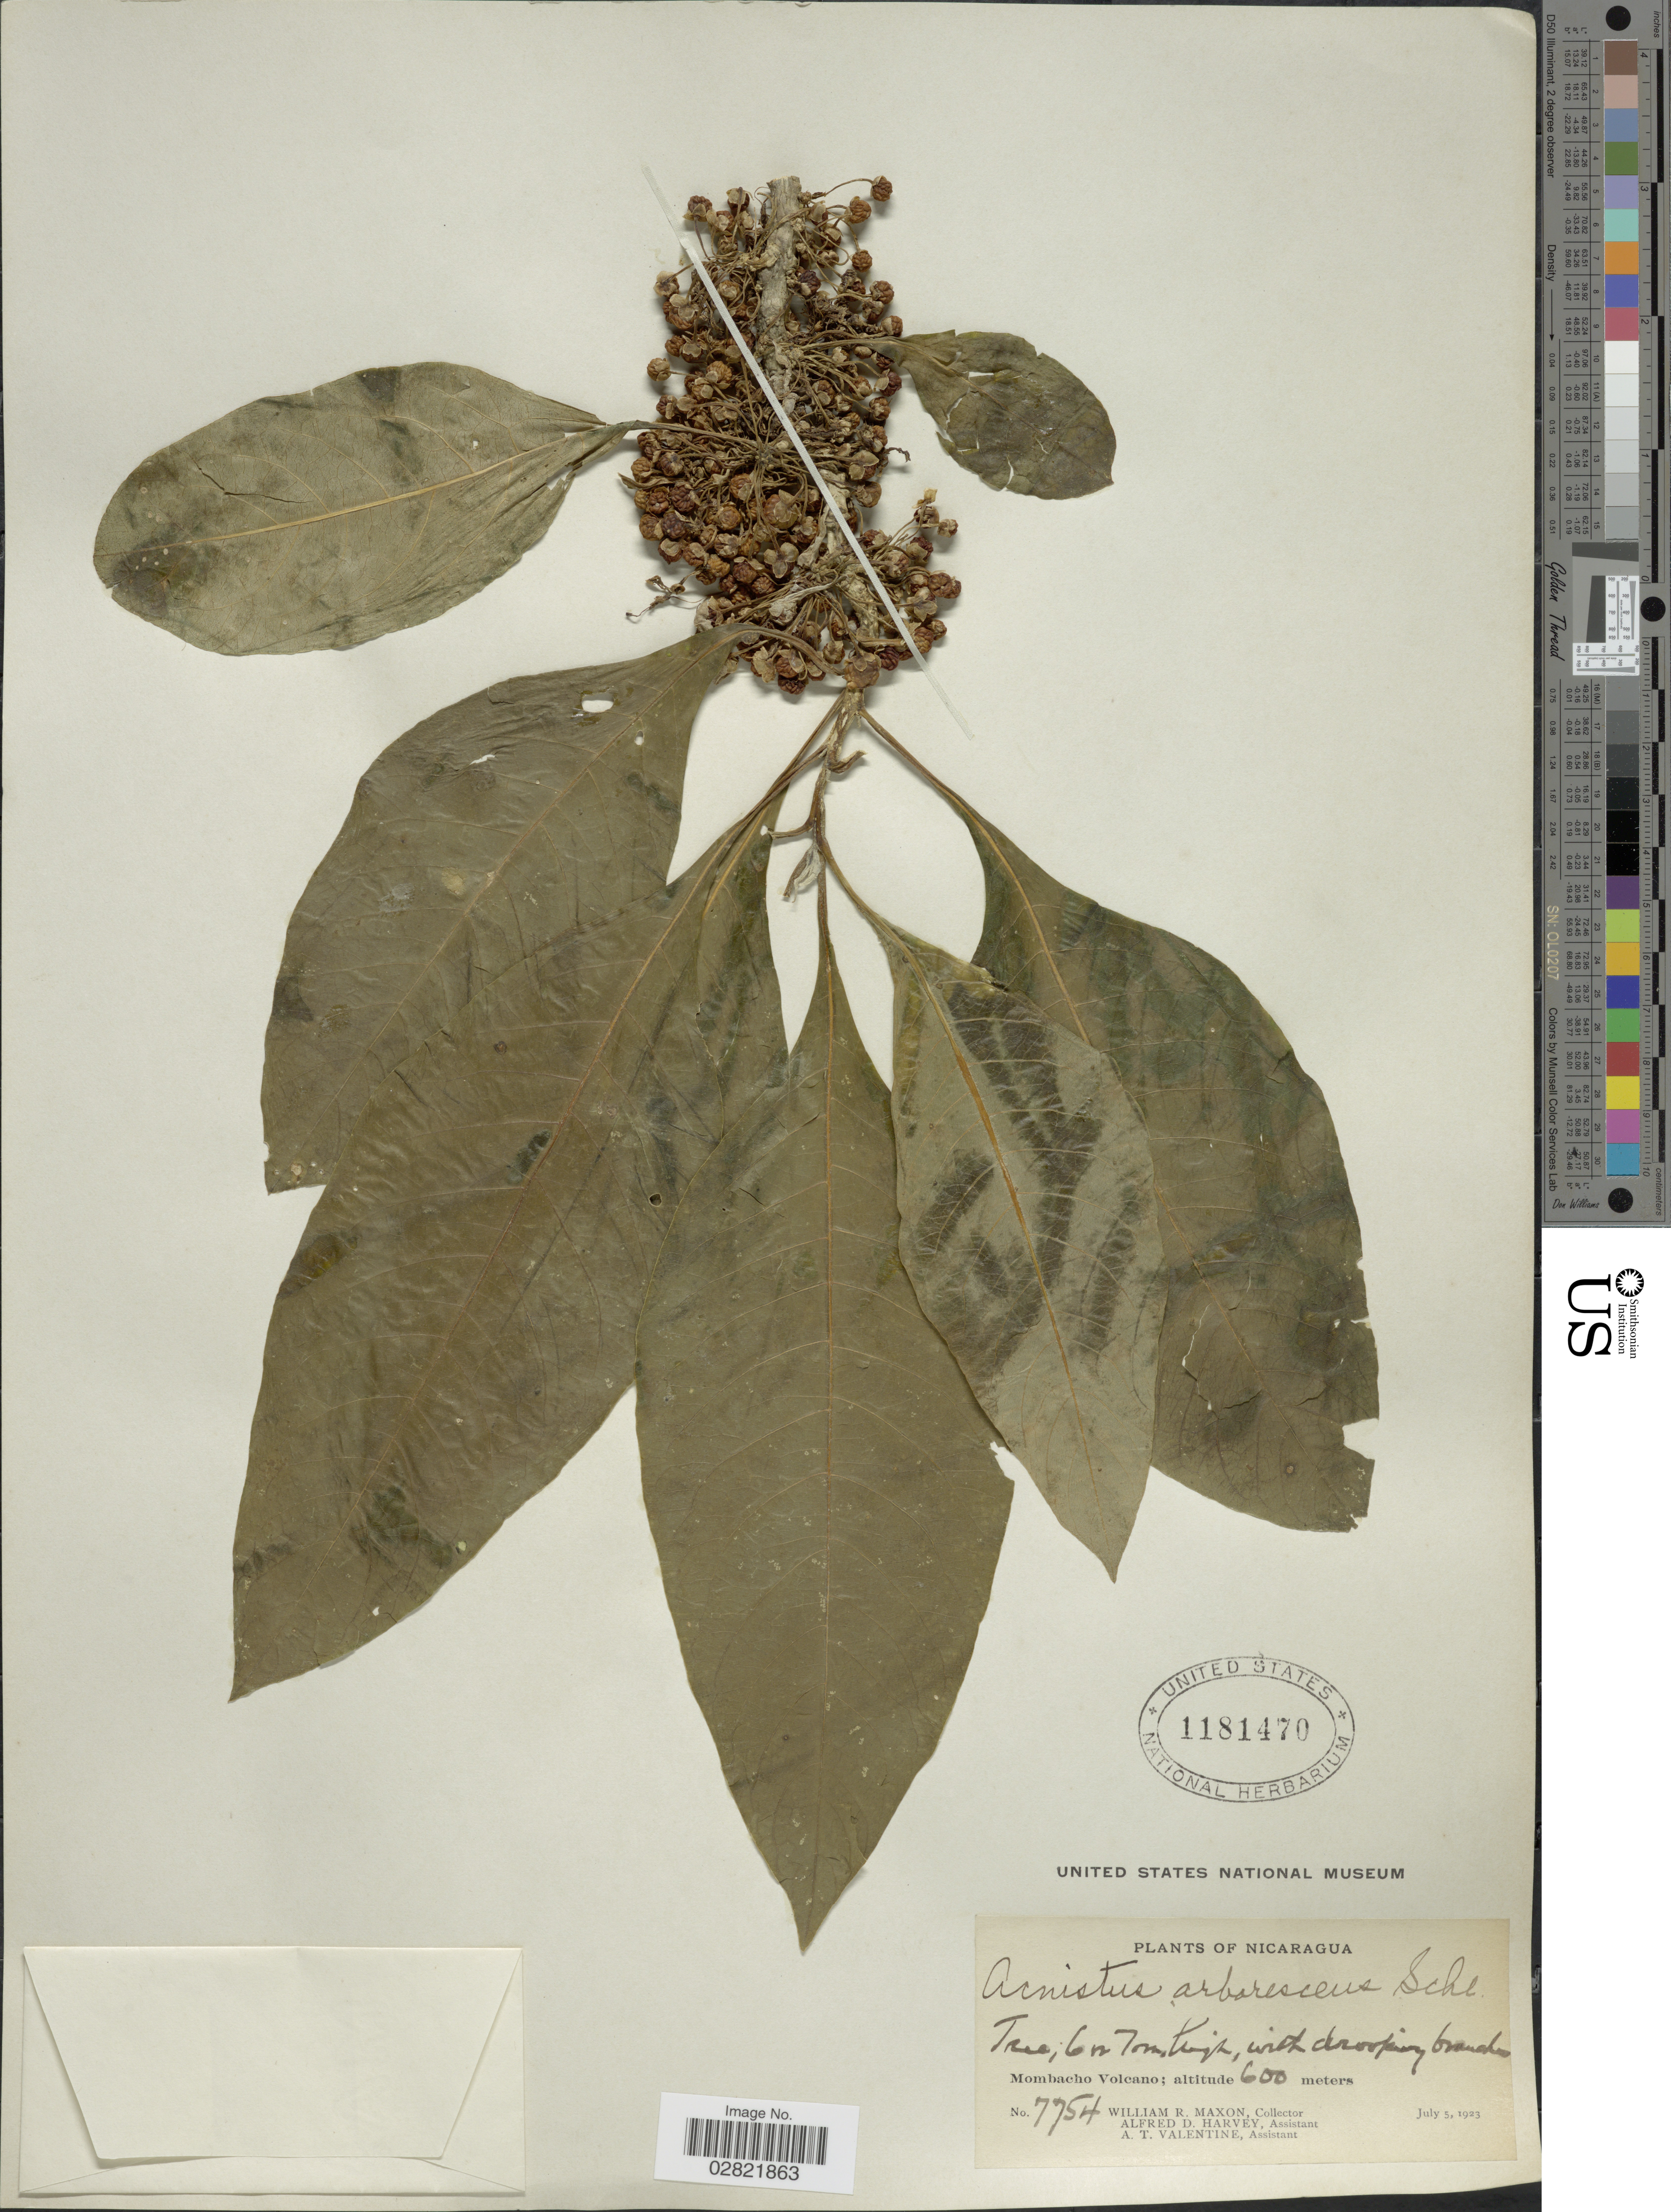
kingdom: Plantae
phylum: Tracheophyta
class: Magnoliopsida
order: Solanales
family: Solanaceae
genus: Acnistus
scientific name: Acnistus arborescens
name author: (L.) Schltdl.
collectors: W. R. Maxon, A. D. Harvey & A. Valentine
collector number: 7754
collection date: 1923-07-05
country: Nicaragua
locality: Mombacho Volcano.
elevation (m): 600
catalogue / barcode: US 1181470